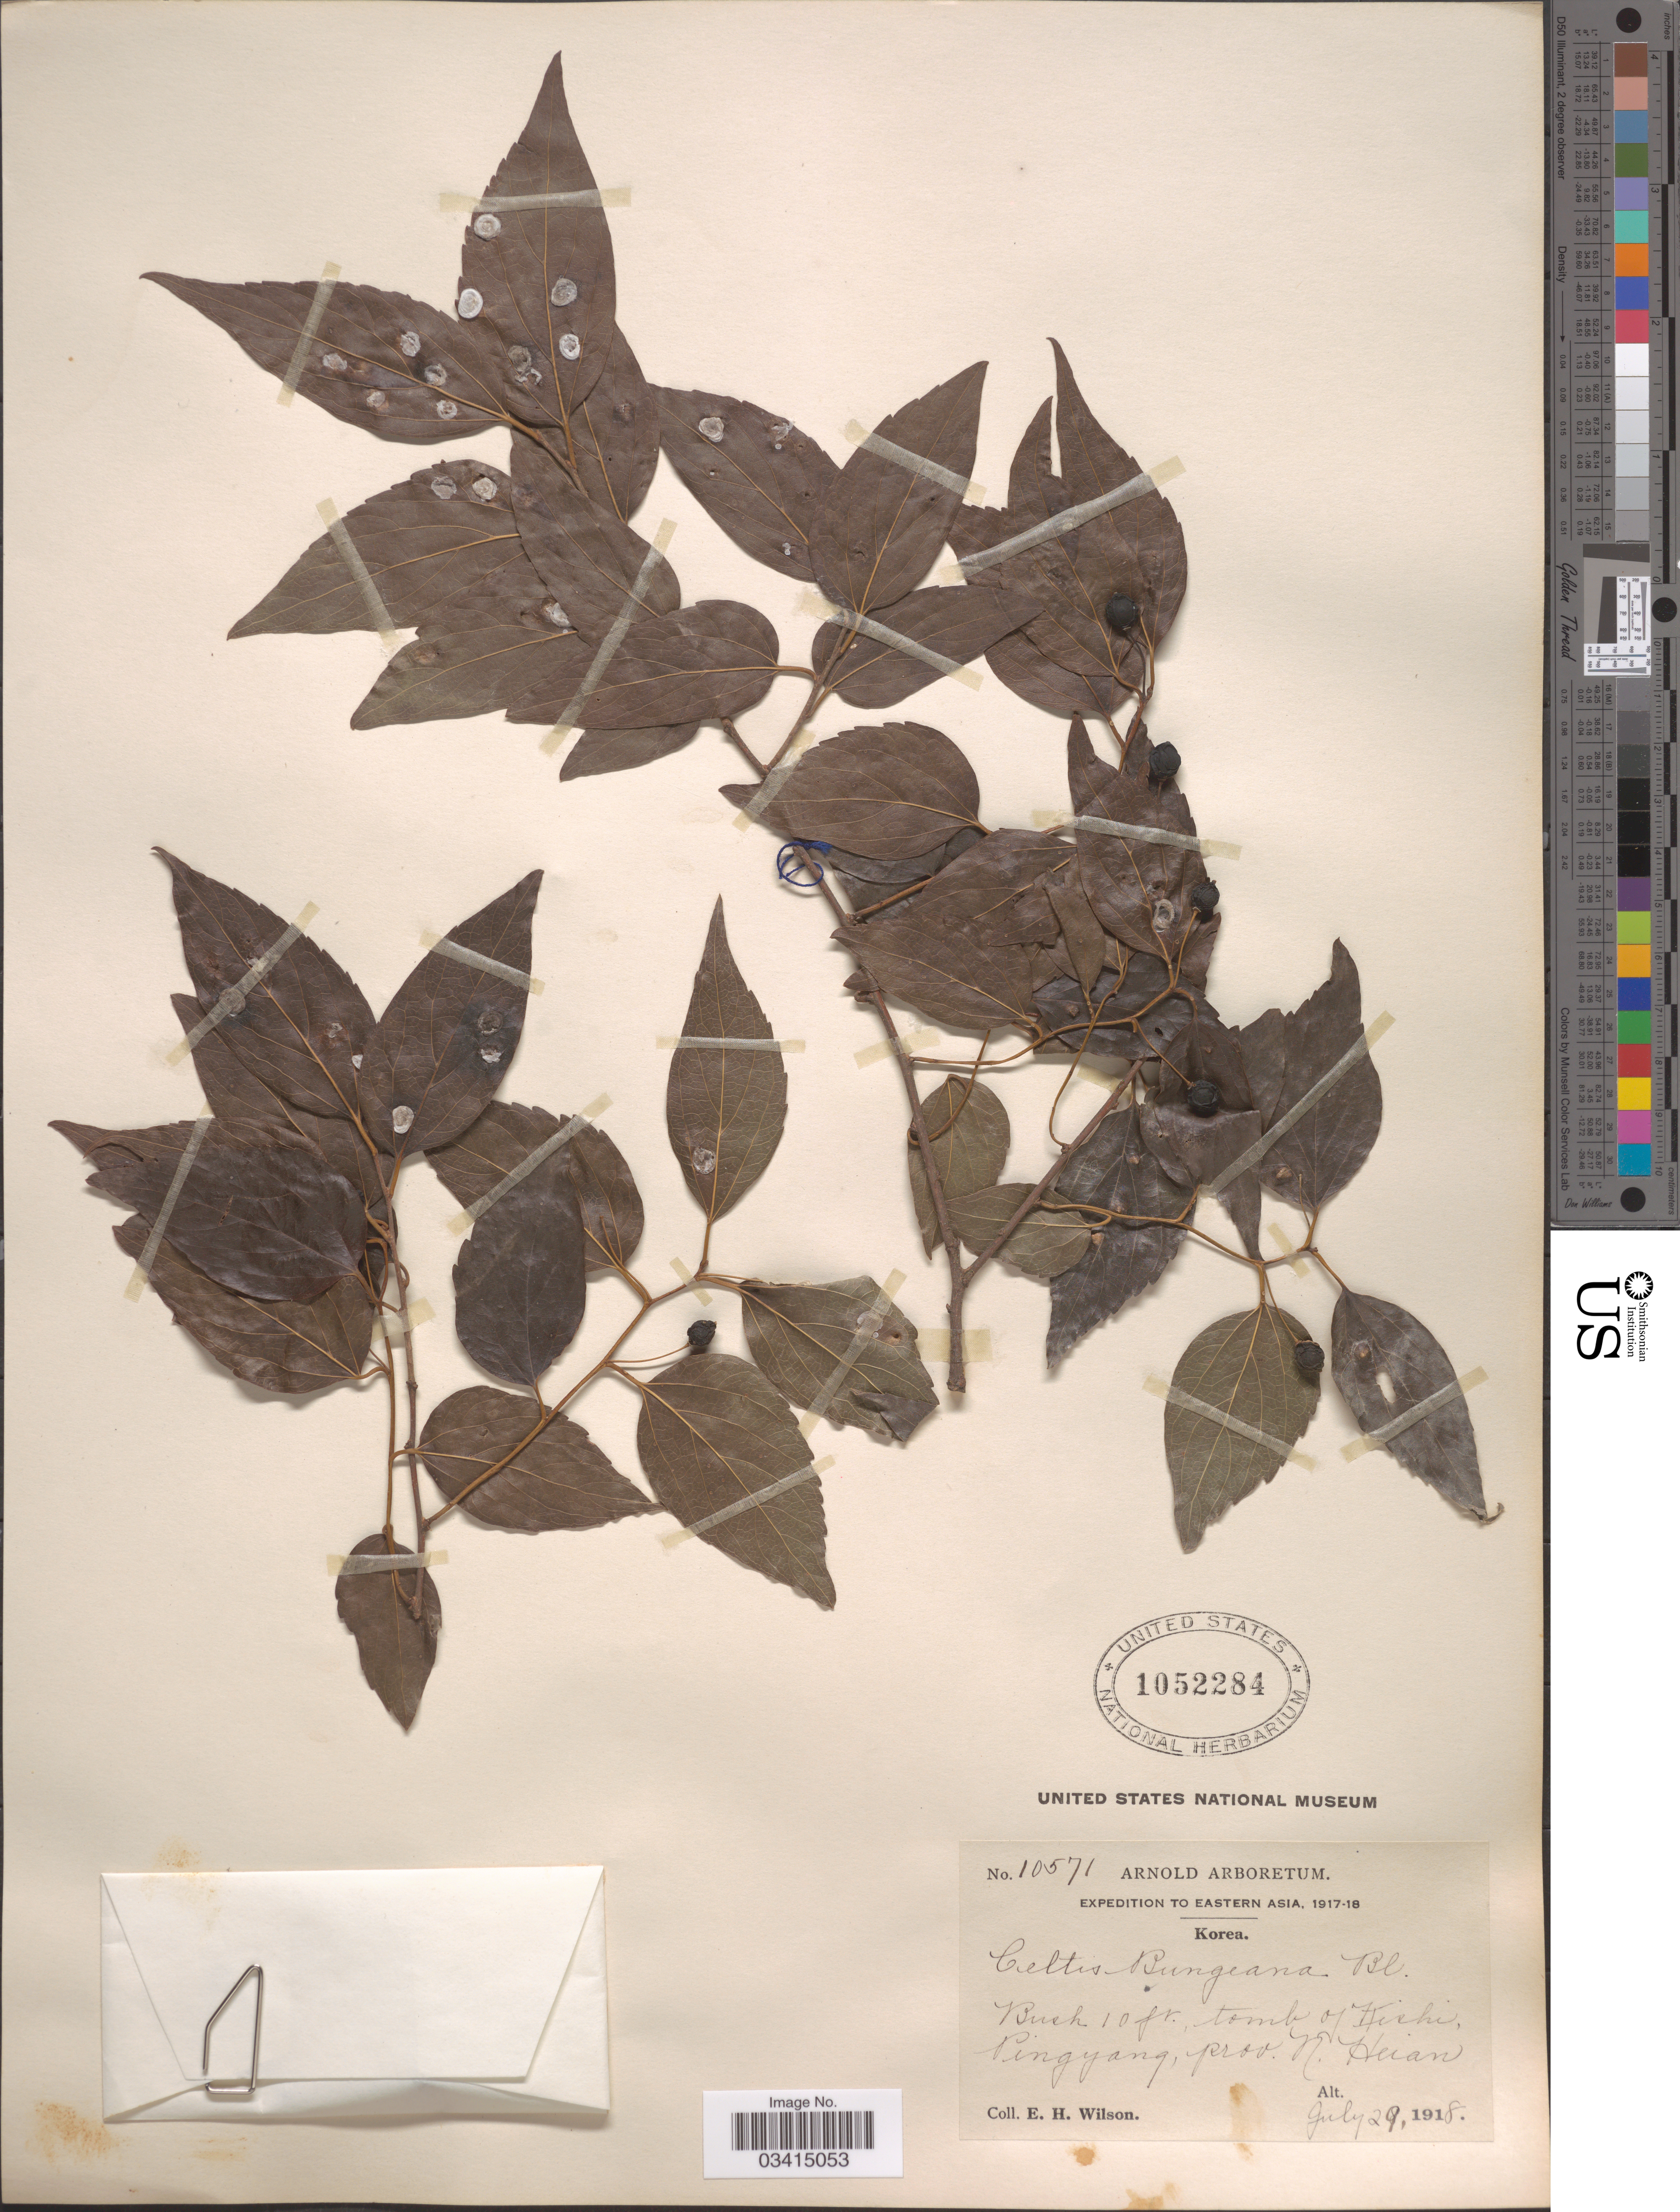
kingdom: Plantae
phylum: Tracheophyta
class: Magnoliopsida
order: Rosales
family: Cannabaceae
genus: Celtis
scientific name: Celtis bungeana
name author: Blume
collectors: E. Wilson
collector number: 10571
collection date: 1918-07-29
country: North Korea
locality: Tomb of Kishi, Pingyang, prov. N. Heian.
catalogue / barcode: US 1052284